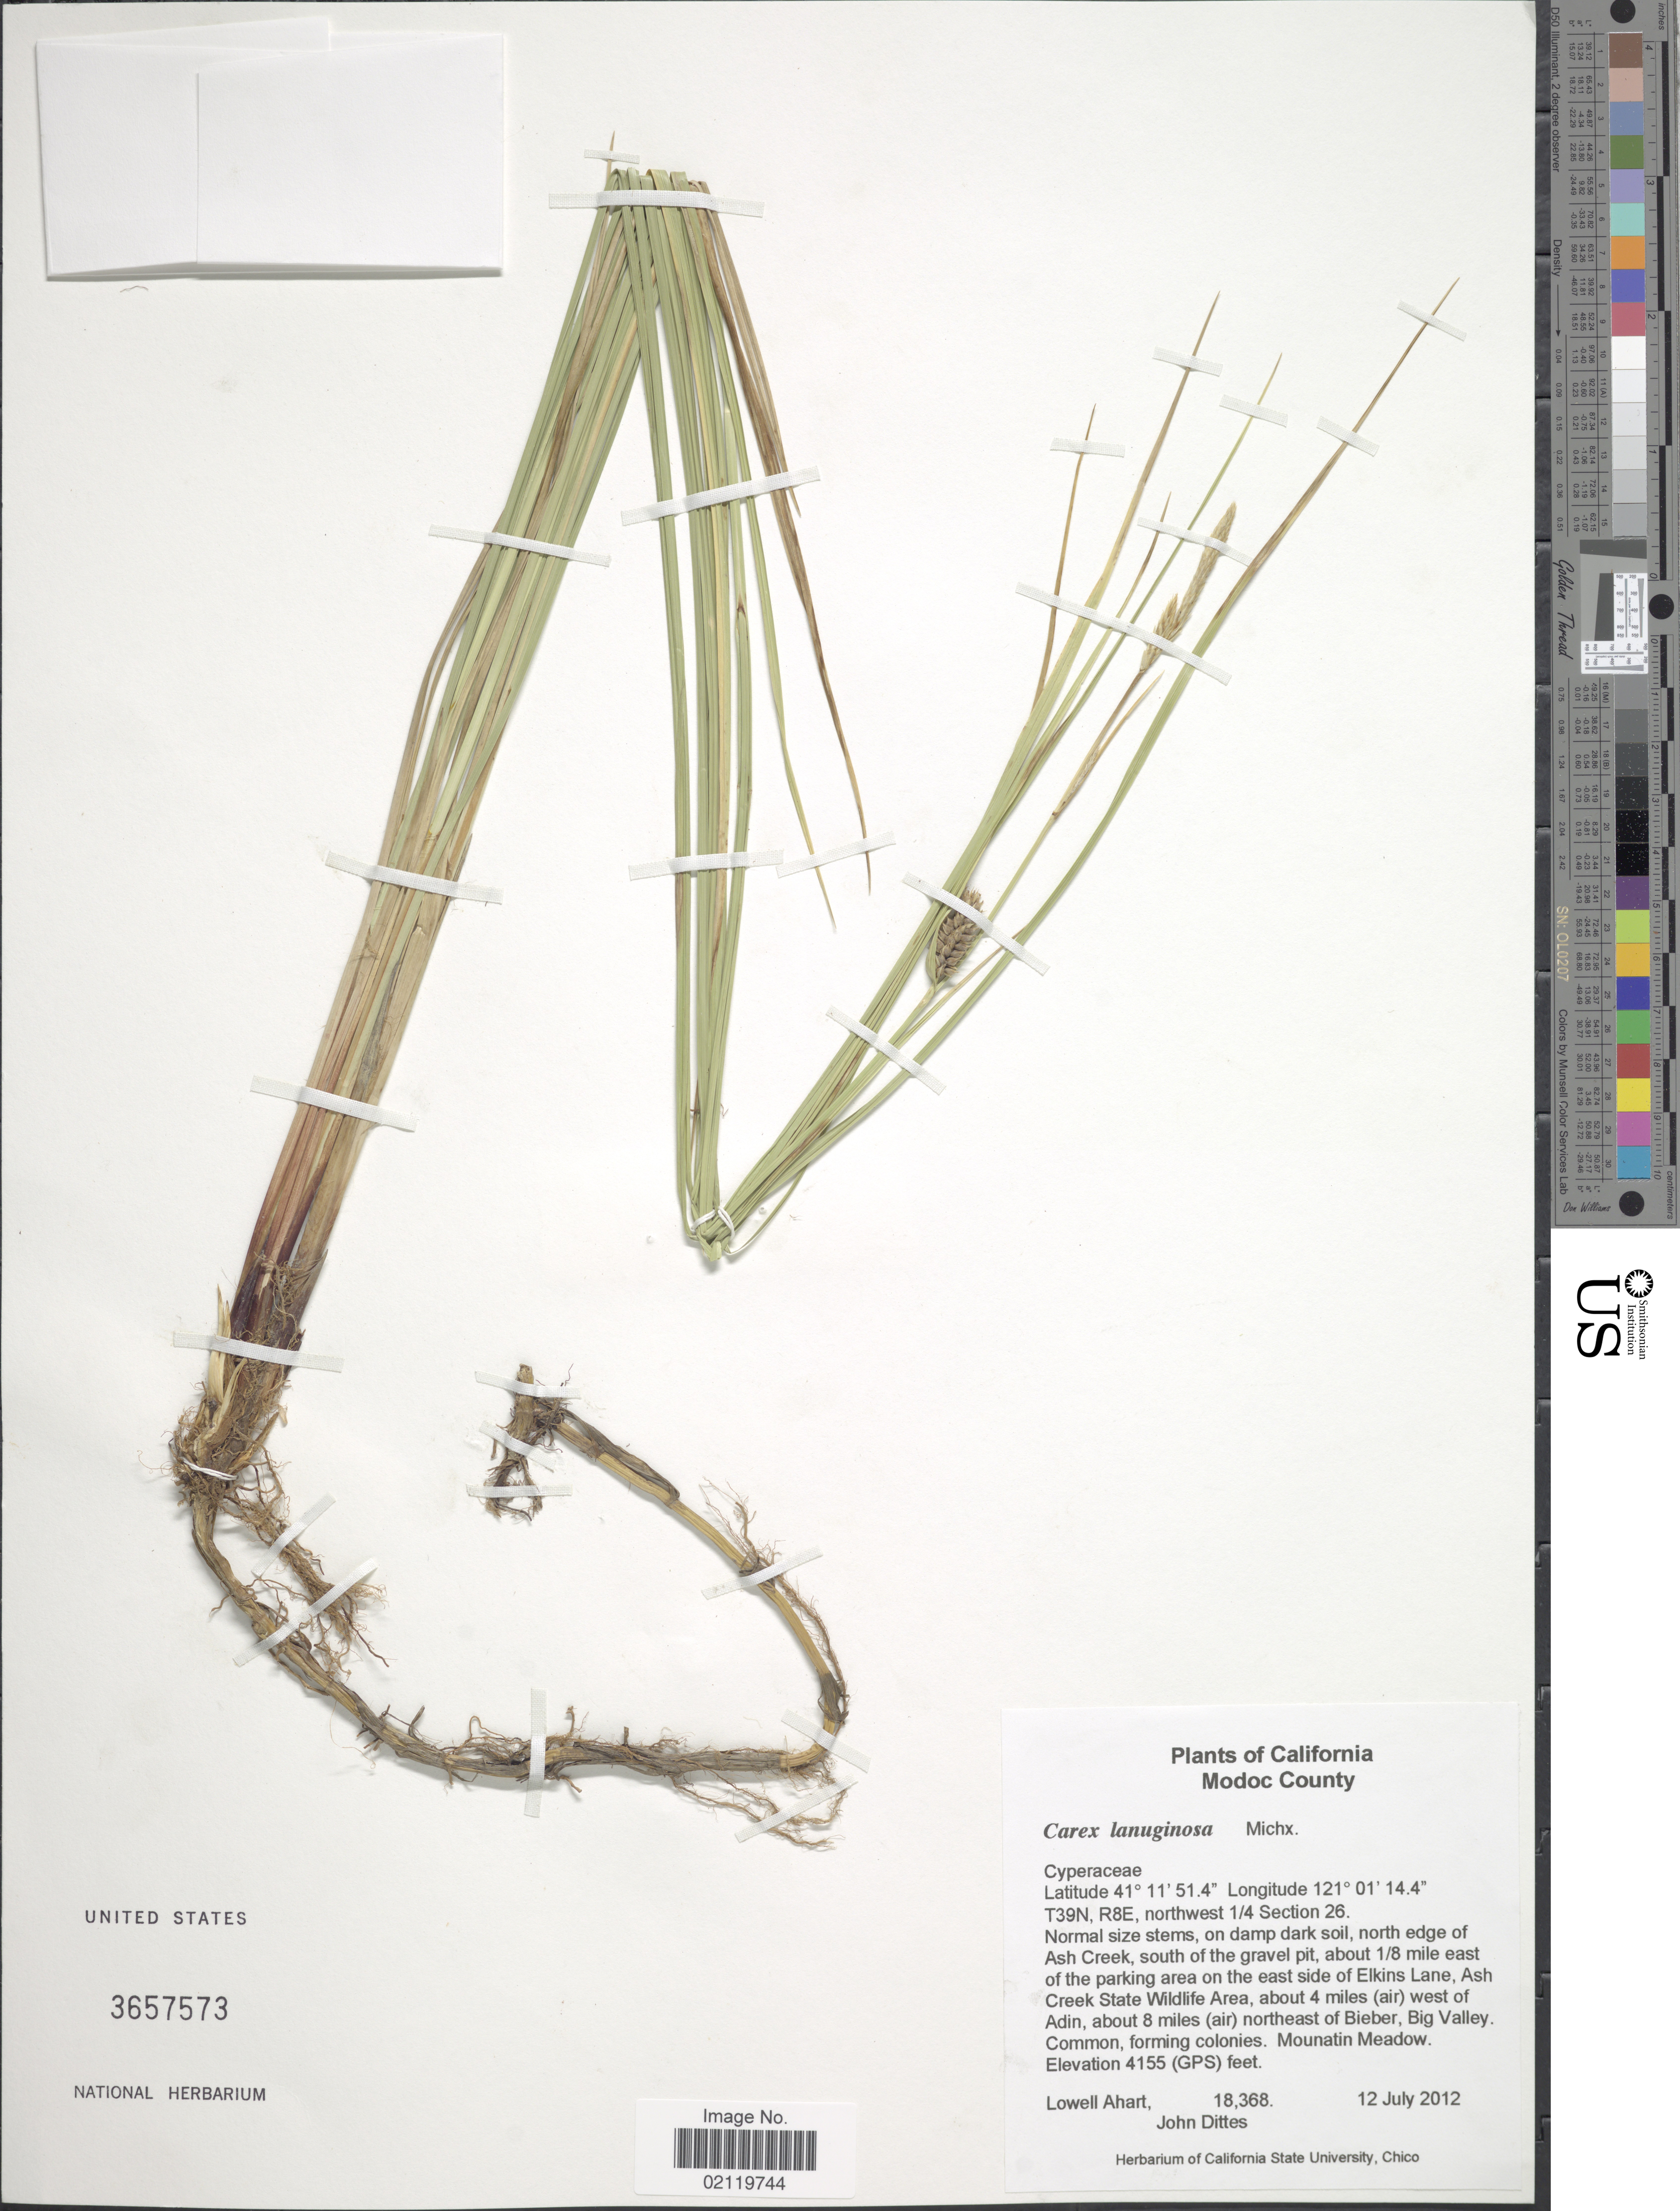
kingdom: Plantae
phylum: Tracheophyta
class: Liliopsida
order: Poales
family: Cyperaceae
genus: Carex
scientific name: Carex pellita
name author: Muhl. ex Willd.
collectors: L. Ahart & J. Dittes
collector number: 18368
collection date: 2012-07-12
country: United States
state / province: California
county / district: Modoc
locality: Modoc County. T39N, R8E, northwest 1/4 Section 26. North edge of Ash Creek, south of the gravel pit, about 1/8 mile east of the parking area on the east side of Elkins Lane, Ash Creek State Wildlife Area, about 4 miles (air) west of Adin, about 8 miles (air) northeast of Bieber, Big Valley.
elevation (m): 1266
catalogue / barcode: US 3657573